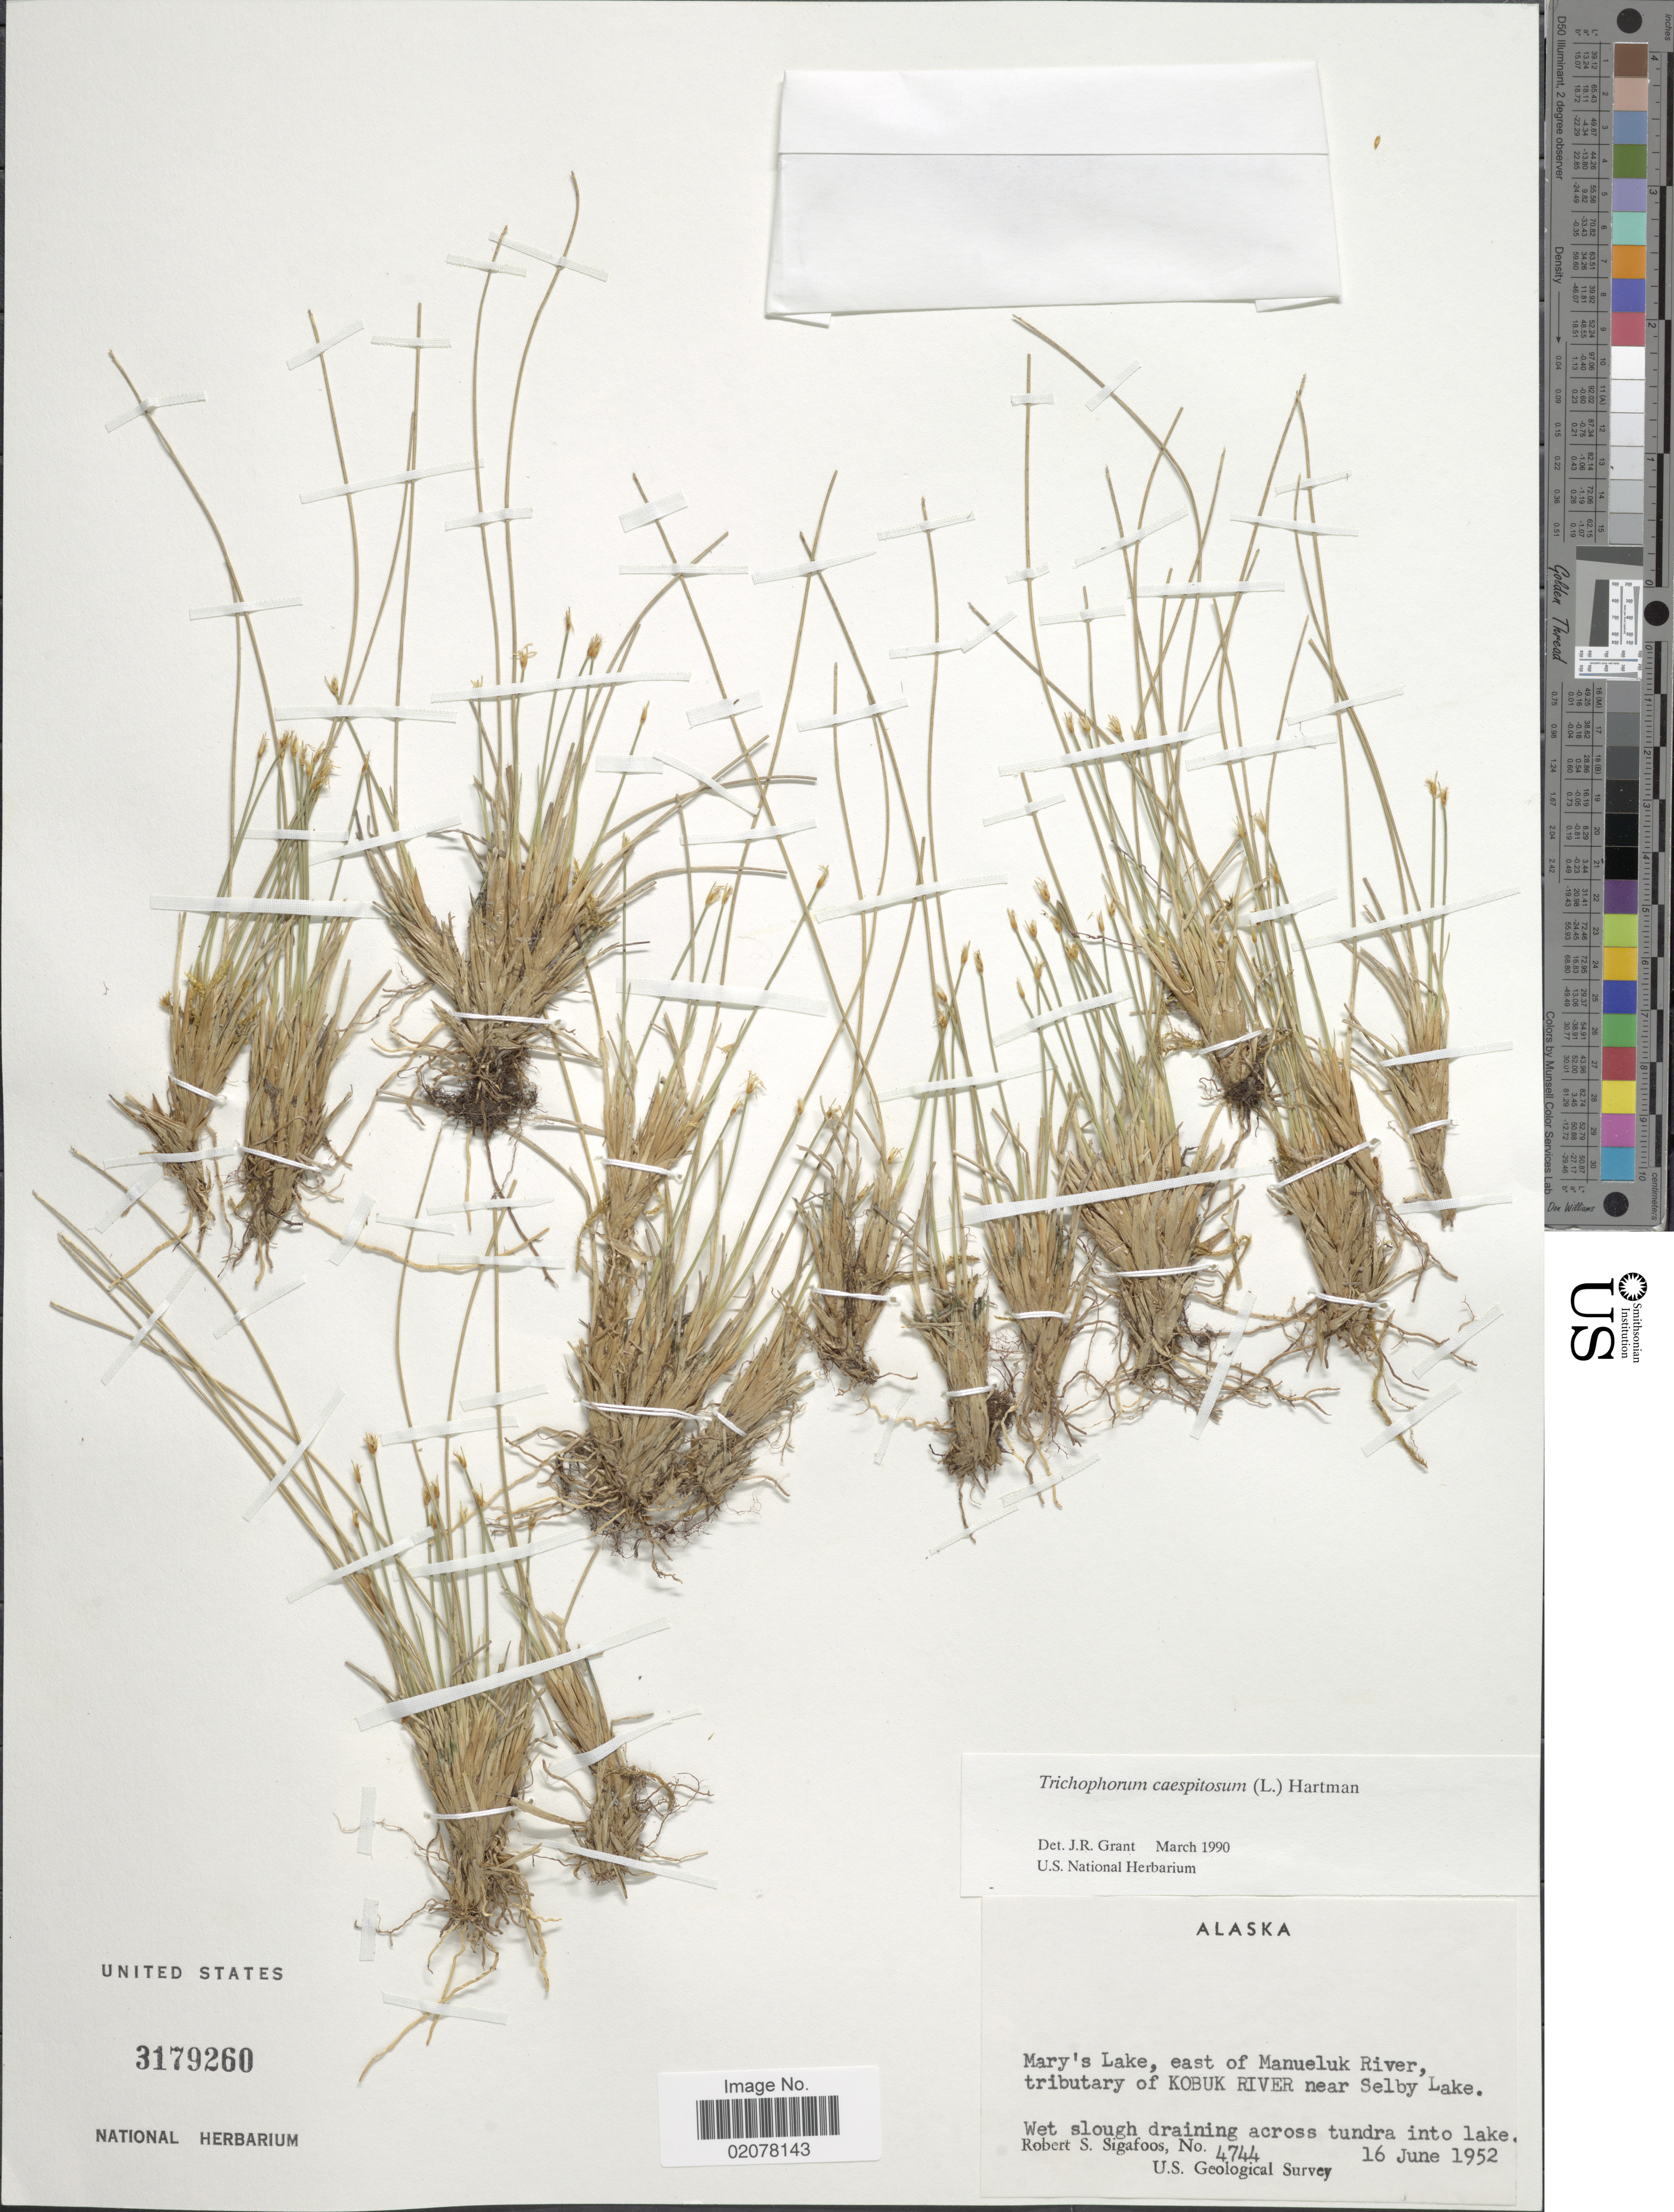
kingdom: Plantae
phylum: Tracheophyta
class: Liliopsida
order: Poales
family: Cyperaceae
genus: Trichophorum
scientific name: Trichophorum cespitosum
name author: (L.) Hartm.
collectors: R. Sigafoos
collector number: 4744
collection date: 1952-06-16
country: United States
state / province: Alaska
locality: Mary's Lake, east of Maneluk River, tributary of Kobuk River near Selby Lake, wet slough draining across tundra into lake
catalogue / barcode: US 3179260